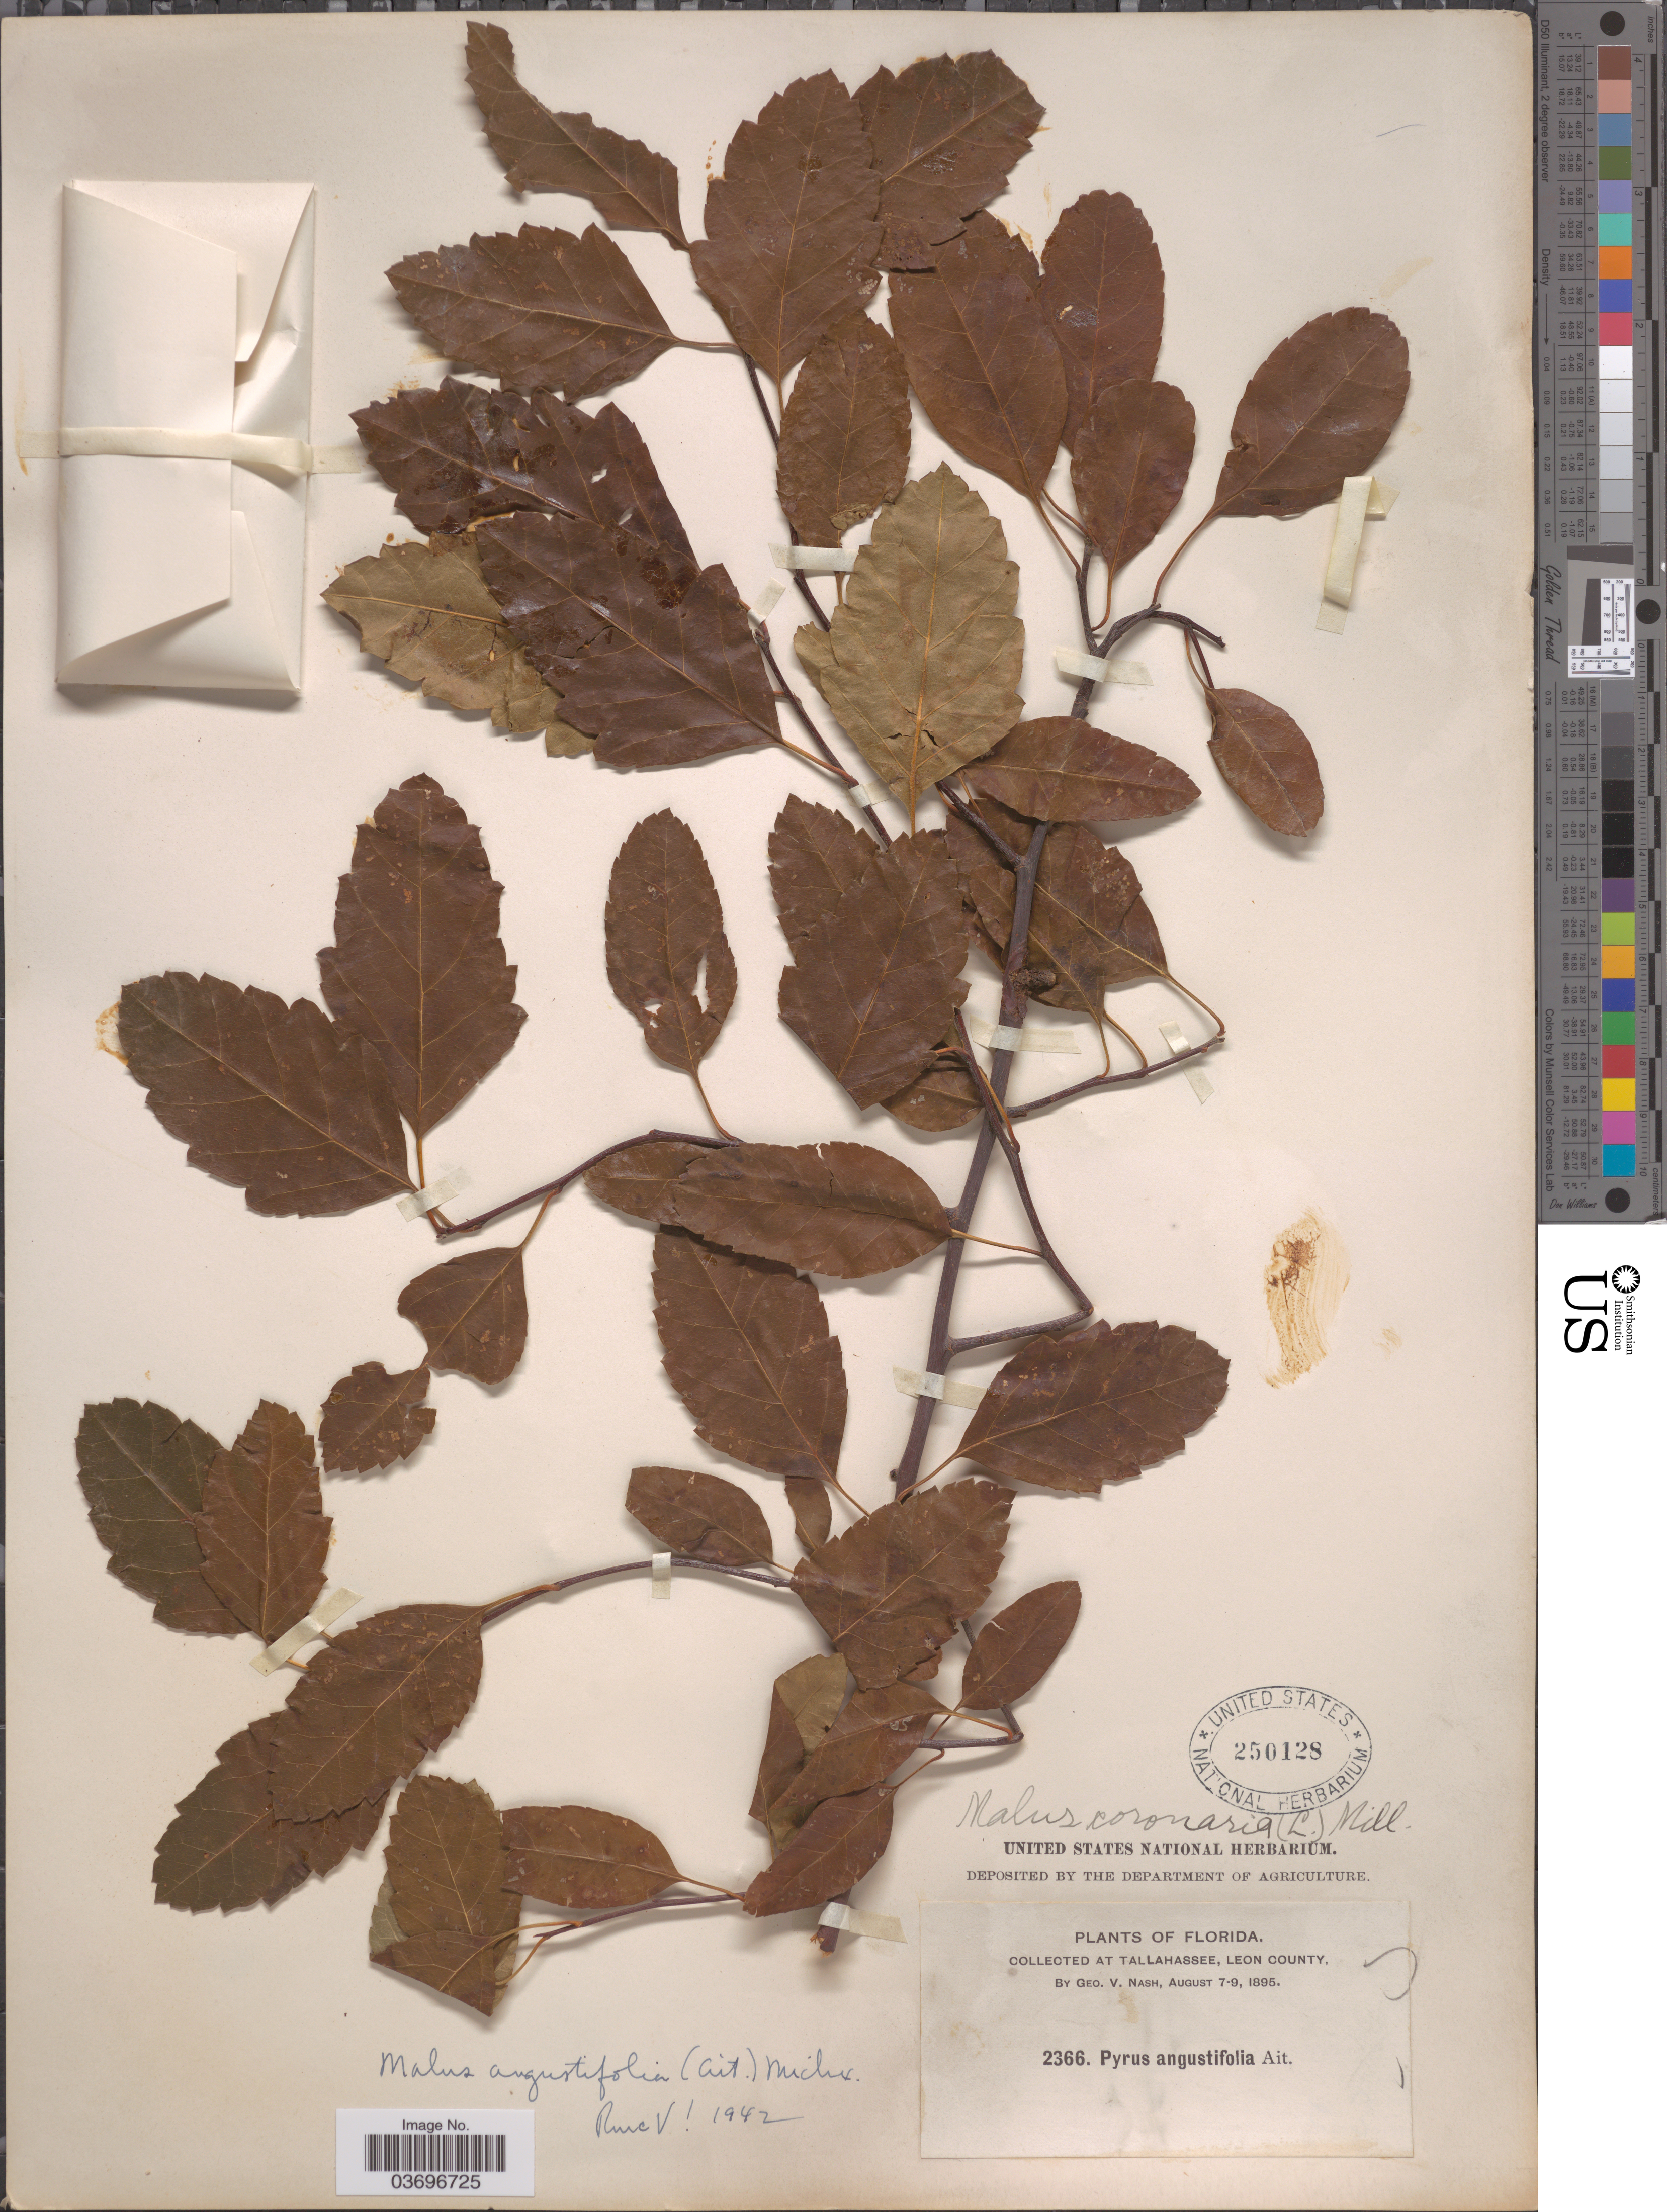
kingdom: Plantae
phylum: Tracheophyta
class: Magnoliopsida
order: Rosales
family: Rosaceae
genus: Malus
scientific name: Malus angustifolia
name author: (Aiton) Michx.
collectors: G. V. Nash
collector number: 2366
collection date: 1895-08-07/1895-08-09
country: United States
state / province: Florida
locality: At Tallahassee, Leon County.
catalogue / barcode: US 250128